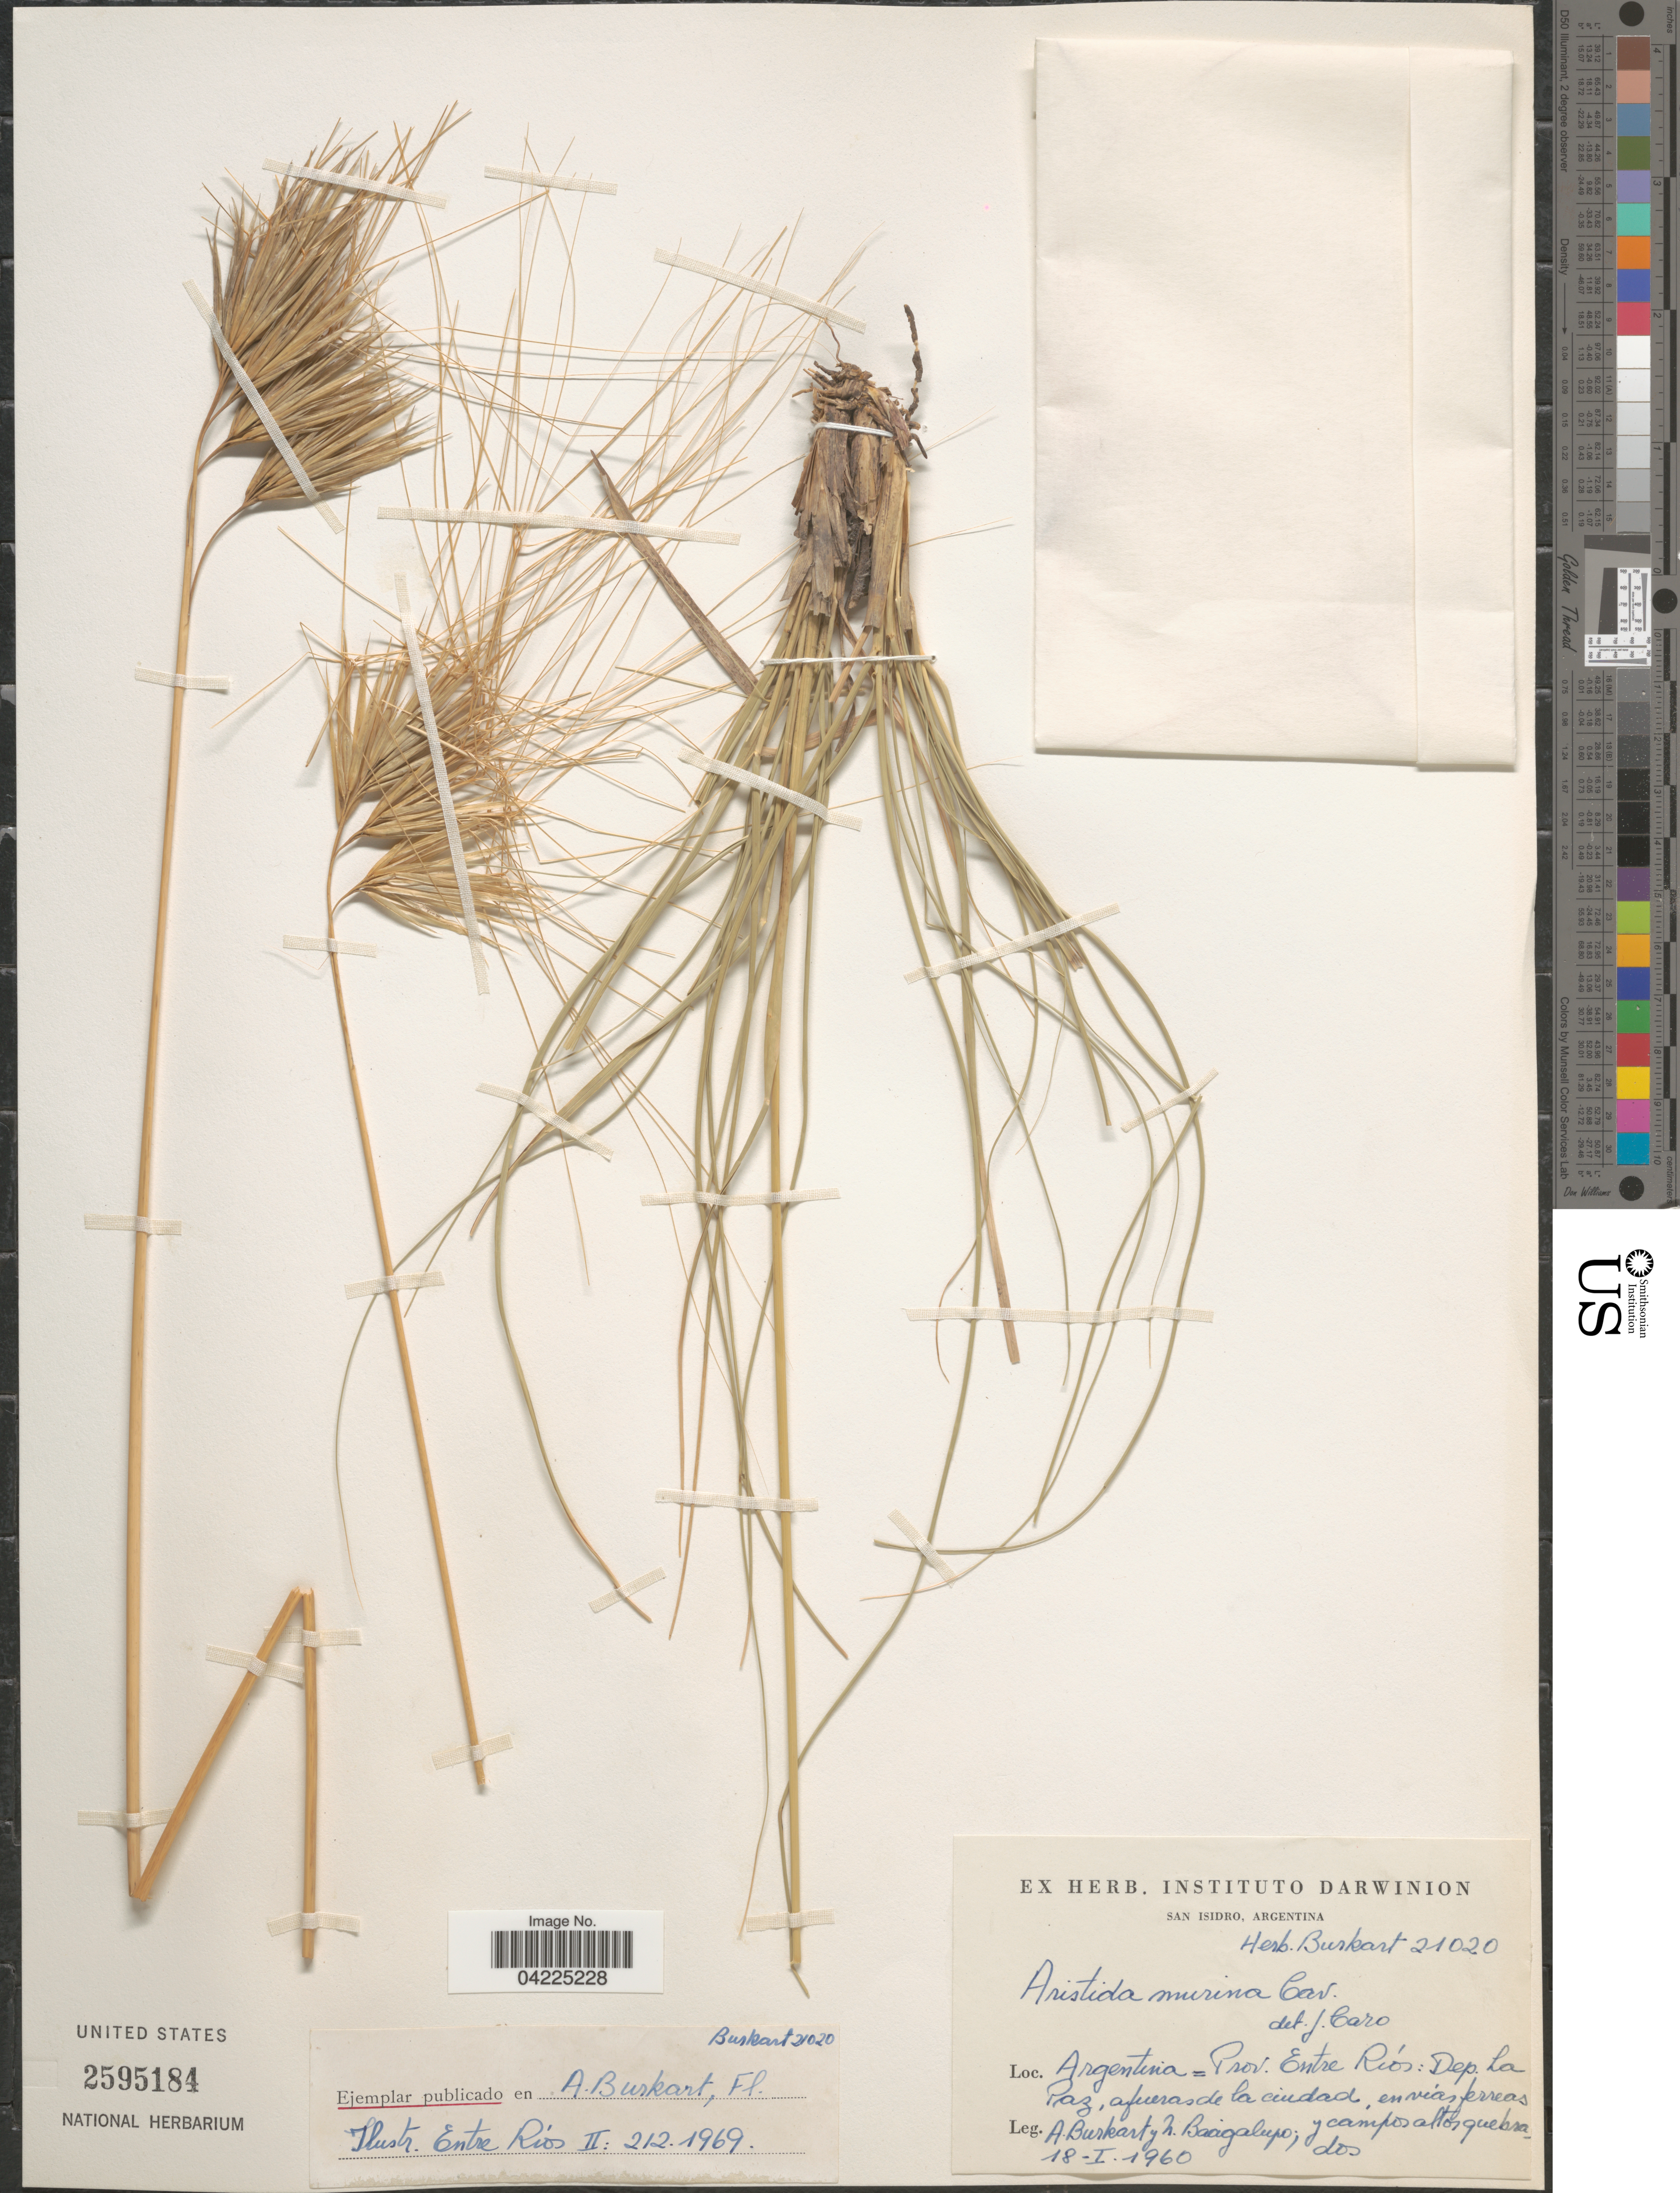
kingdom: Plantae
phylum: Tracheophyta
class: Liliopsida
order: Poales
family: Poaceae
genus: Aristida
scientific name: Aristida murina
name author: Cav.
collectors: A. E. Burkart & N. M. Bacigalupo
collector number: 21020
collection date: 1960-01-18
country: Argentina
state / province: Entre Rios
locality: Dep. La Paz, afueras de la ciudad, en vías ferreas y campos altos quebrados.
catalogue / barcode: US 2595184